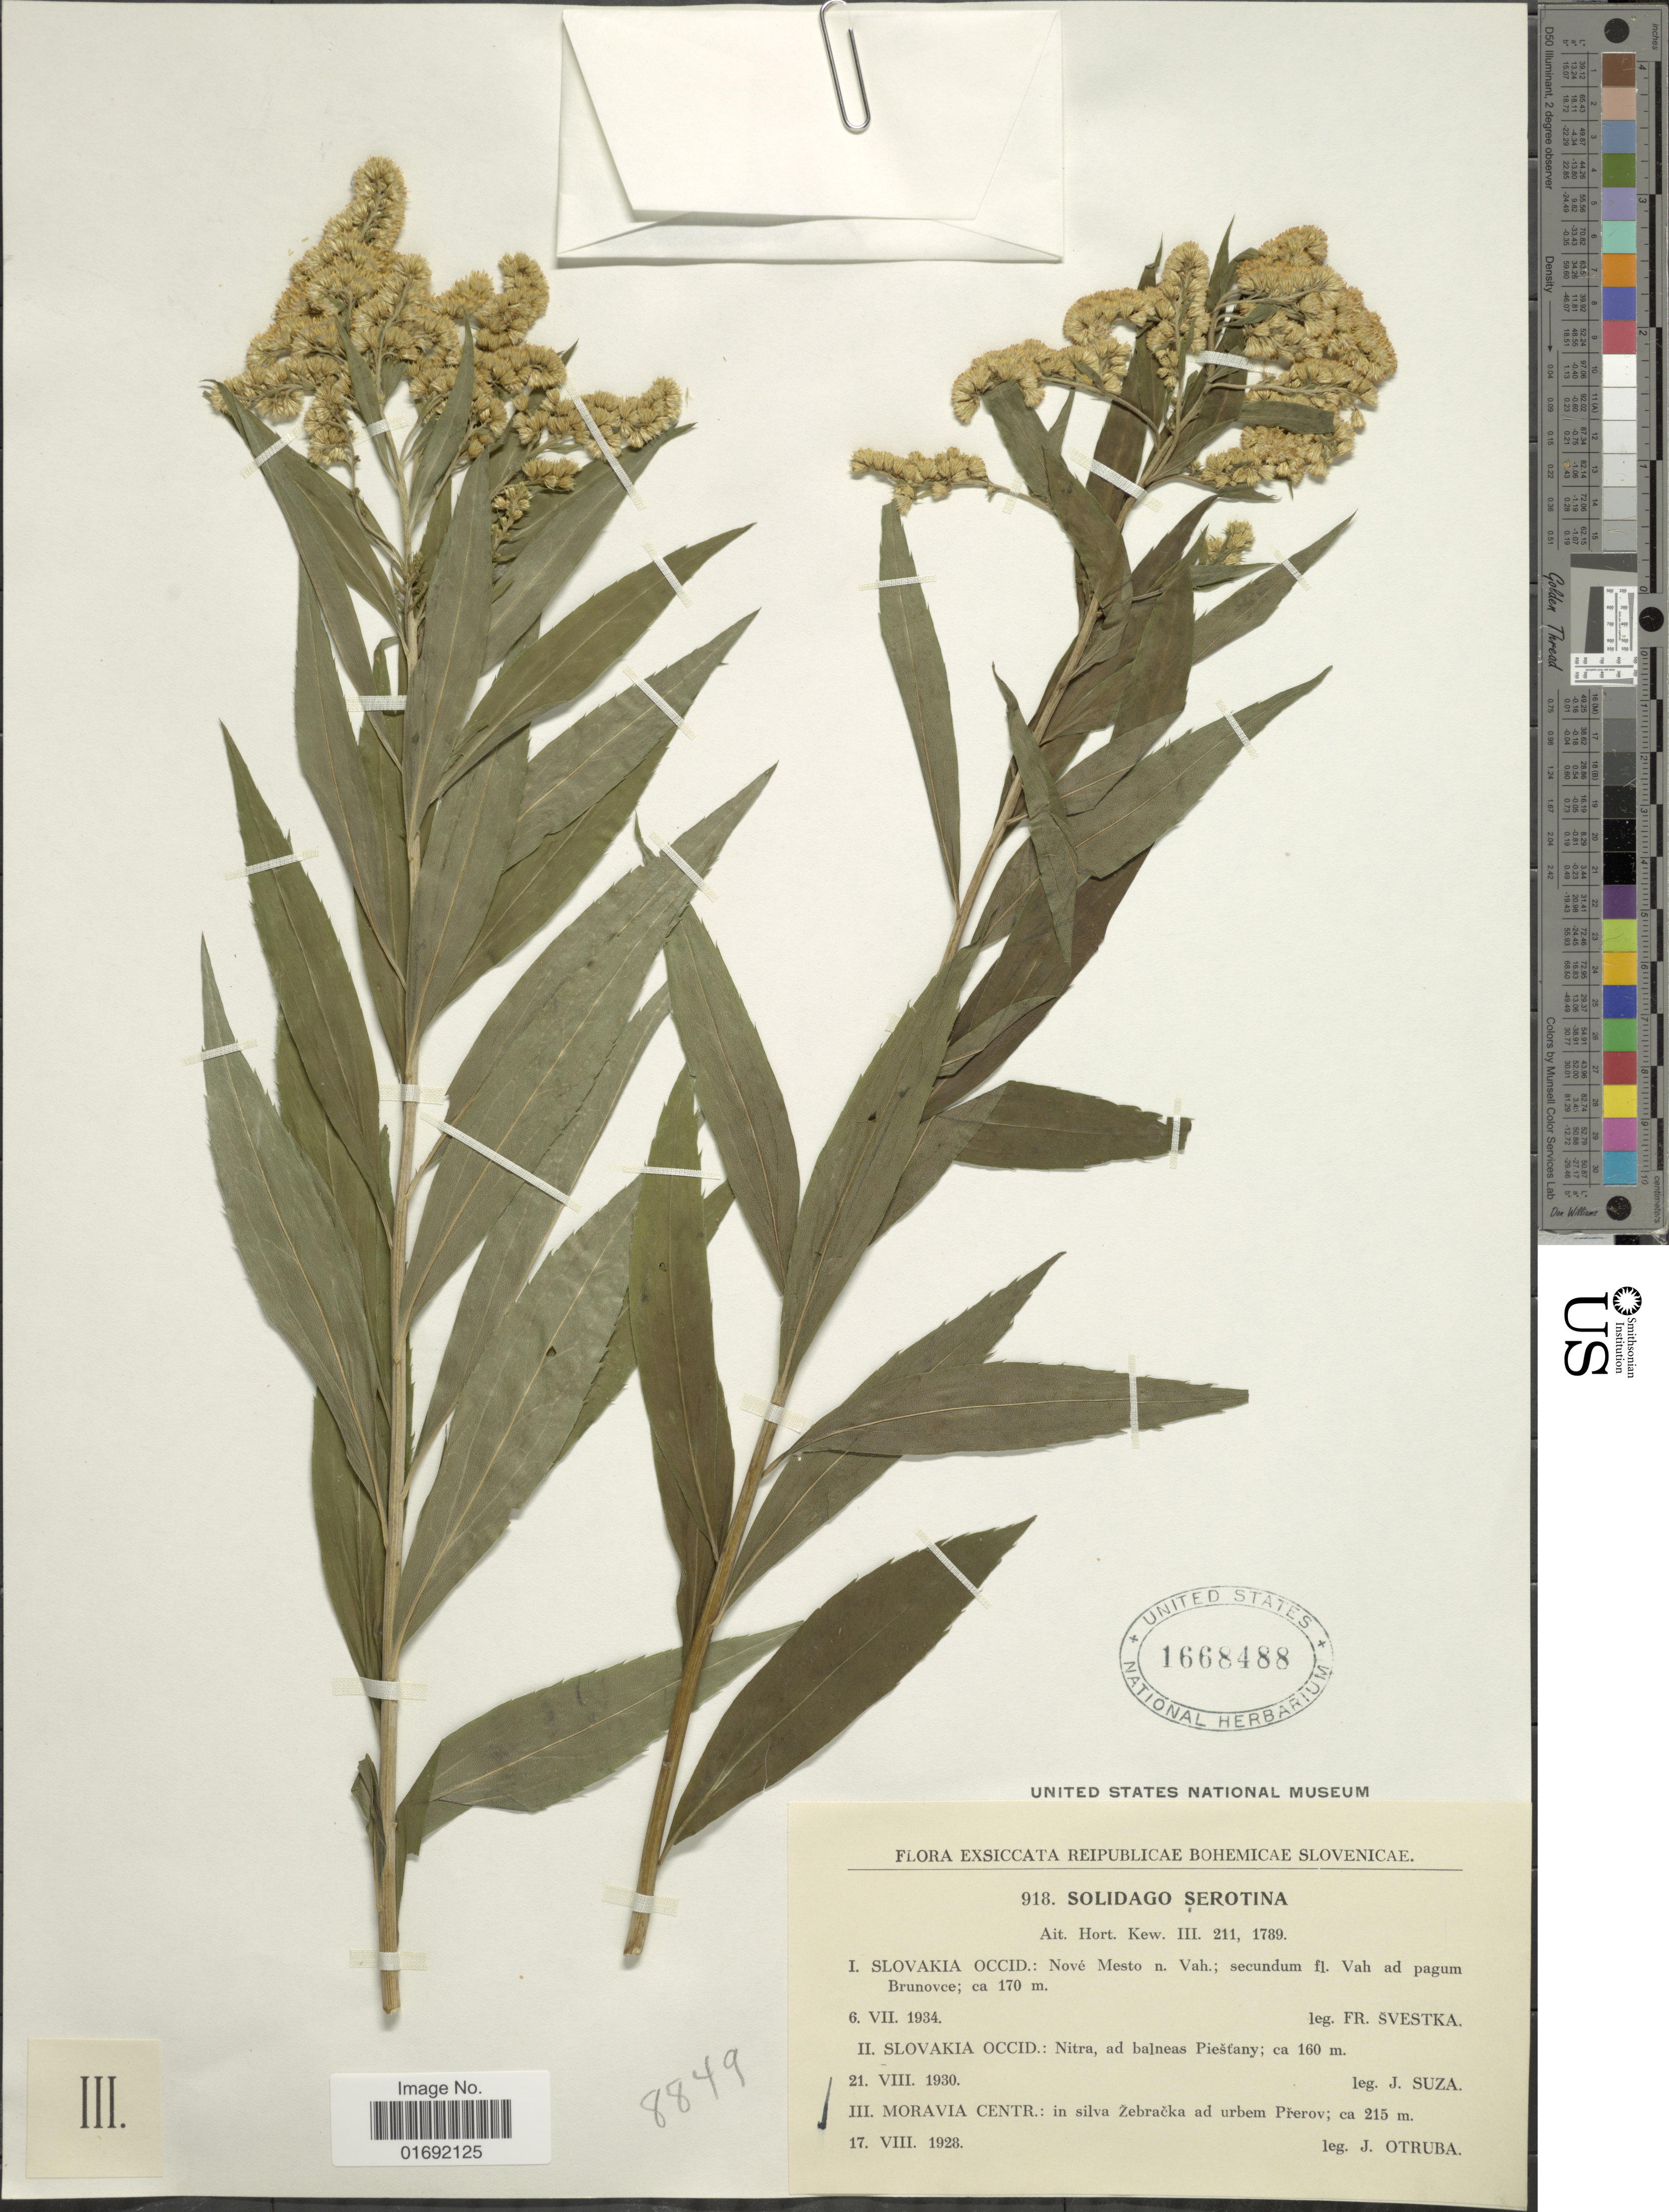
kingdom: Plantae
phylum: Tracheophyta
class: Magnoliopsida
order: Asterales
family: Asteraceae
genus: Solidago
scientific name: Solidago gigantea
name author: Aiton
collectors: J. Otruba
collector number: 918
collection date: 1928-08-17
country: Czechia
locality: Reipublicae Bohemicae Slovenicae, Moravia Centr., in silva Zebracka ad urbem Prerov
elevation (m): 215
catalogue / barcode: US 1668488